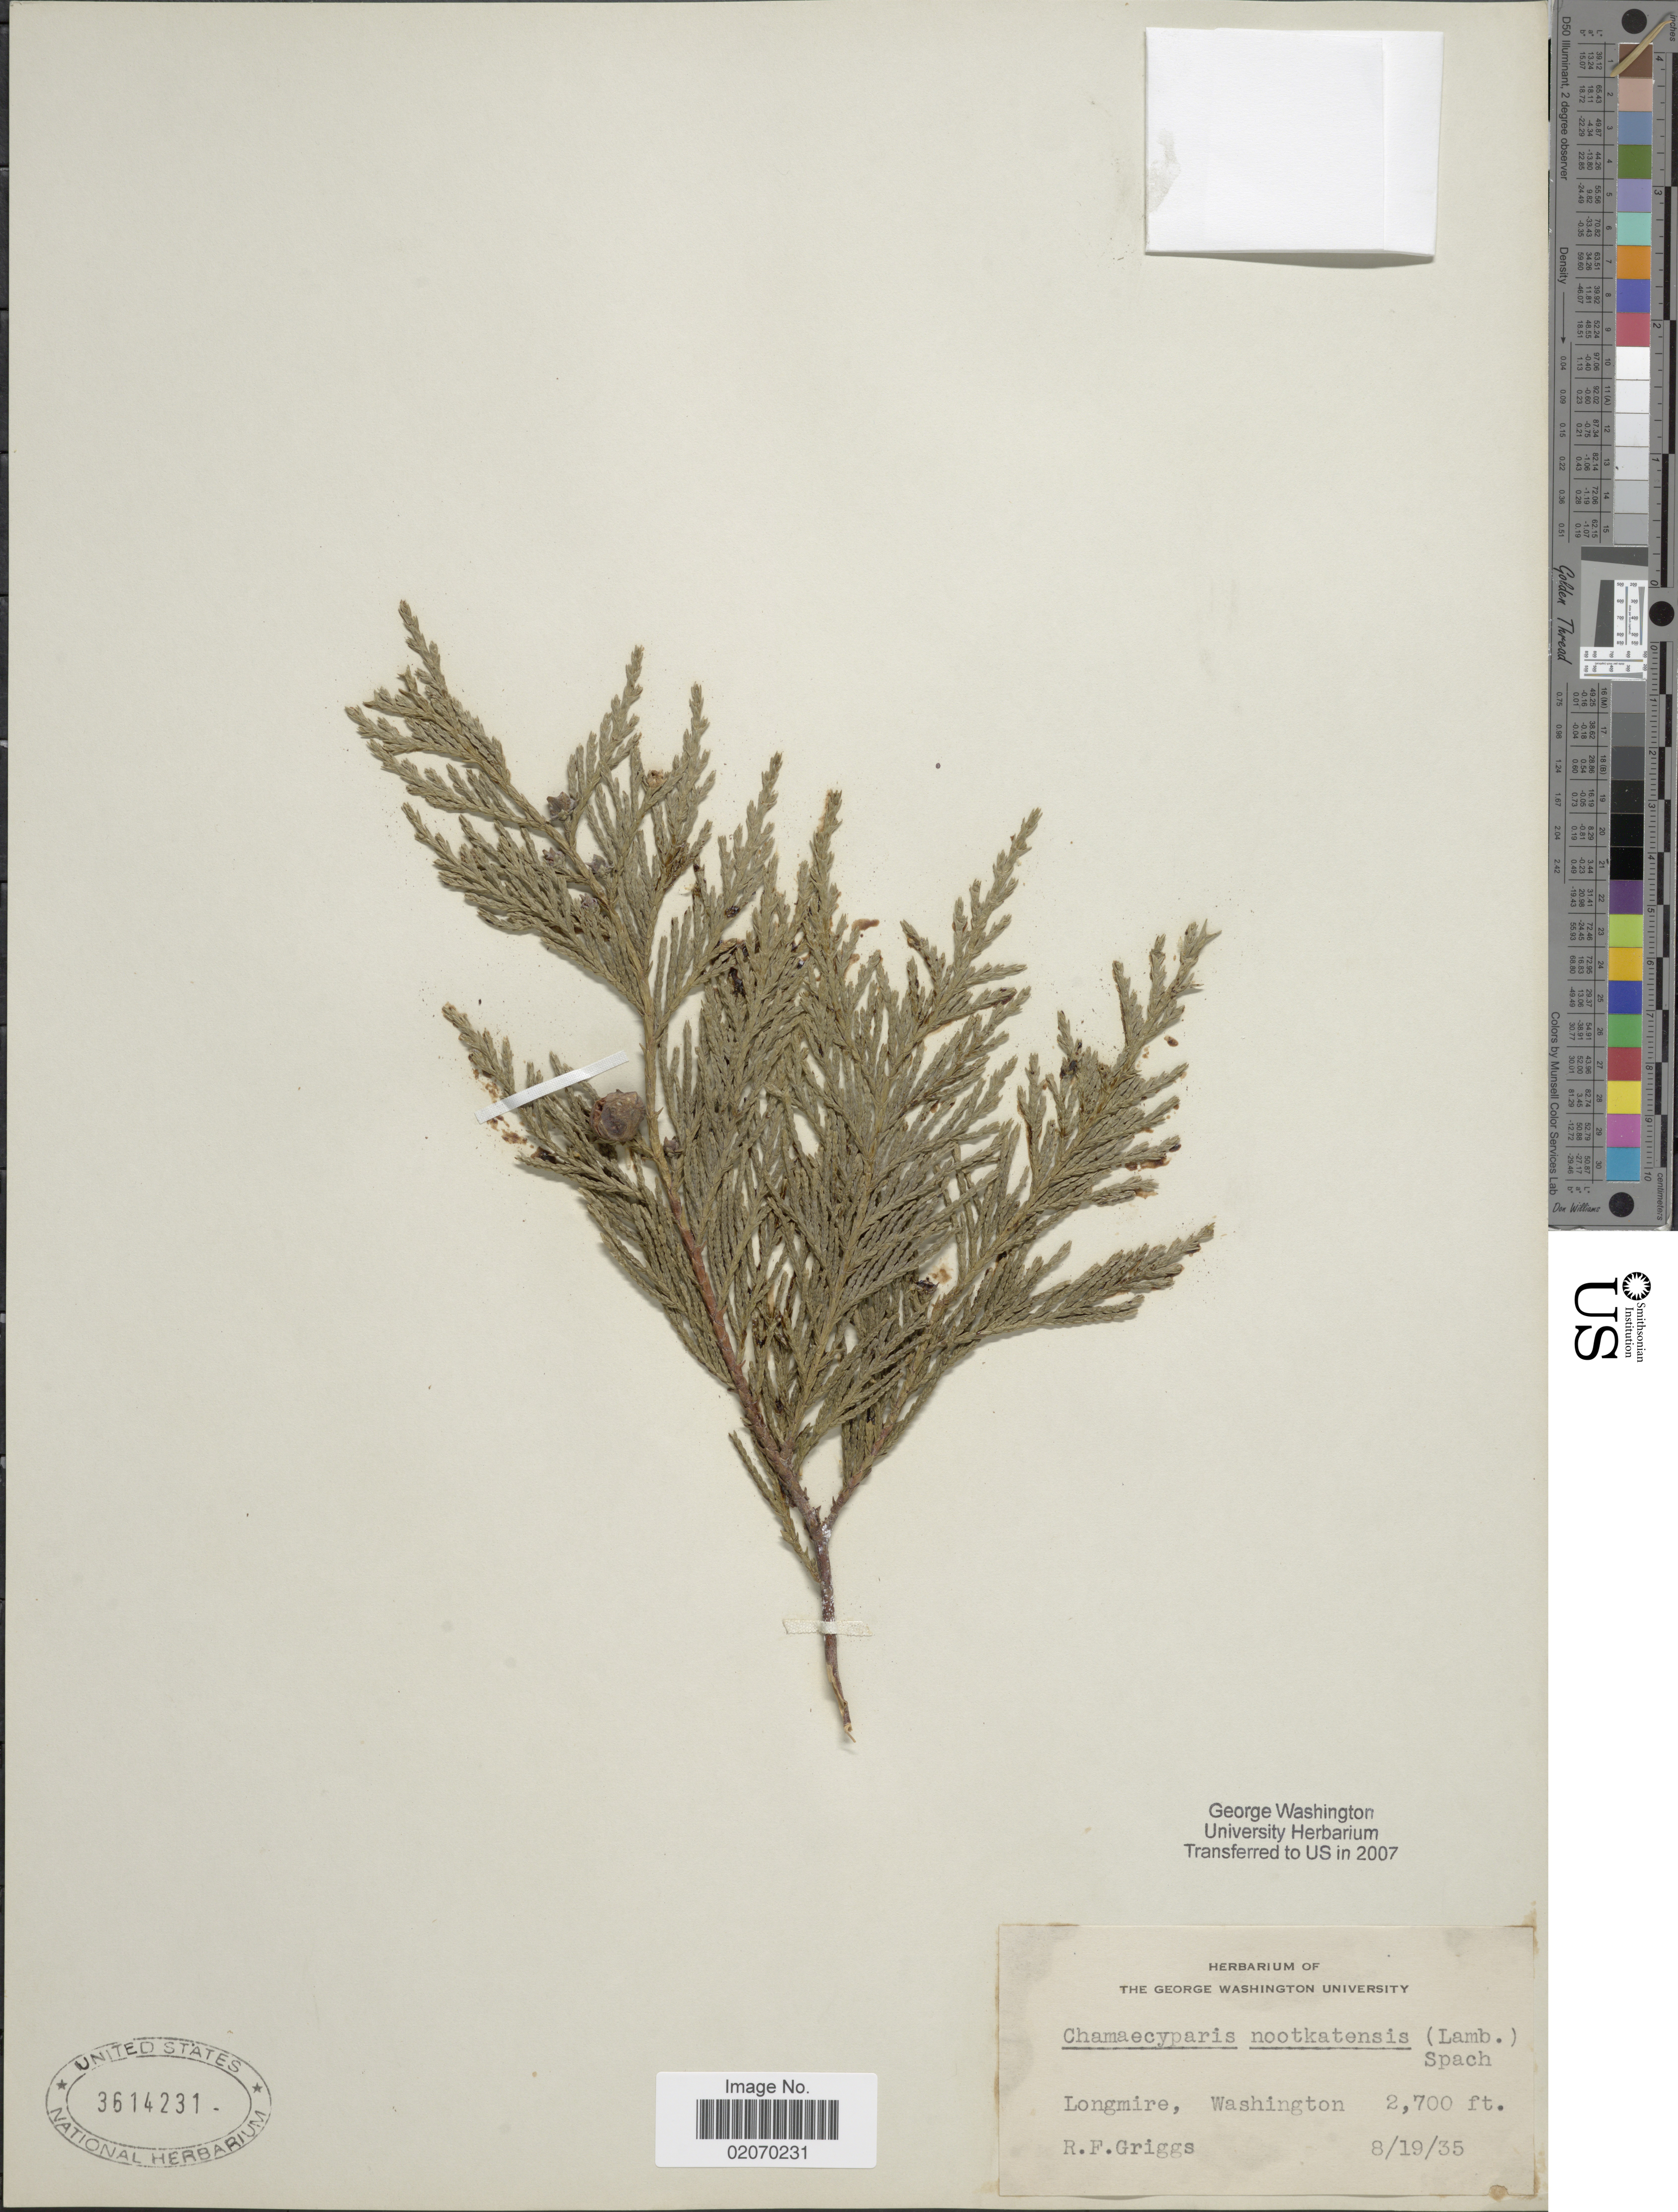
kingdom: Plantae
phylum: Tracheophyta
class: Pinopsida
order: Pinales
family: Cupressaceae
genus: Chamaecyparis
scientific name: Chamaecyparis nootkatensis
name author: (D. Don) Spach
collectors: R. F. Griggs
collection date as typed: Transcribed d/m/y: 19/8/35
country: United States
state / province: Washington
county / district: Pierce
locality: Longmire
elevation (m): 823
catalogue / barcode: US 3614231